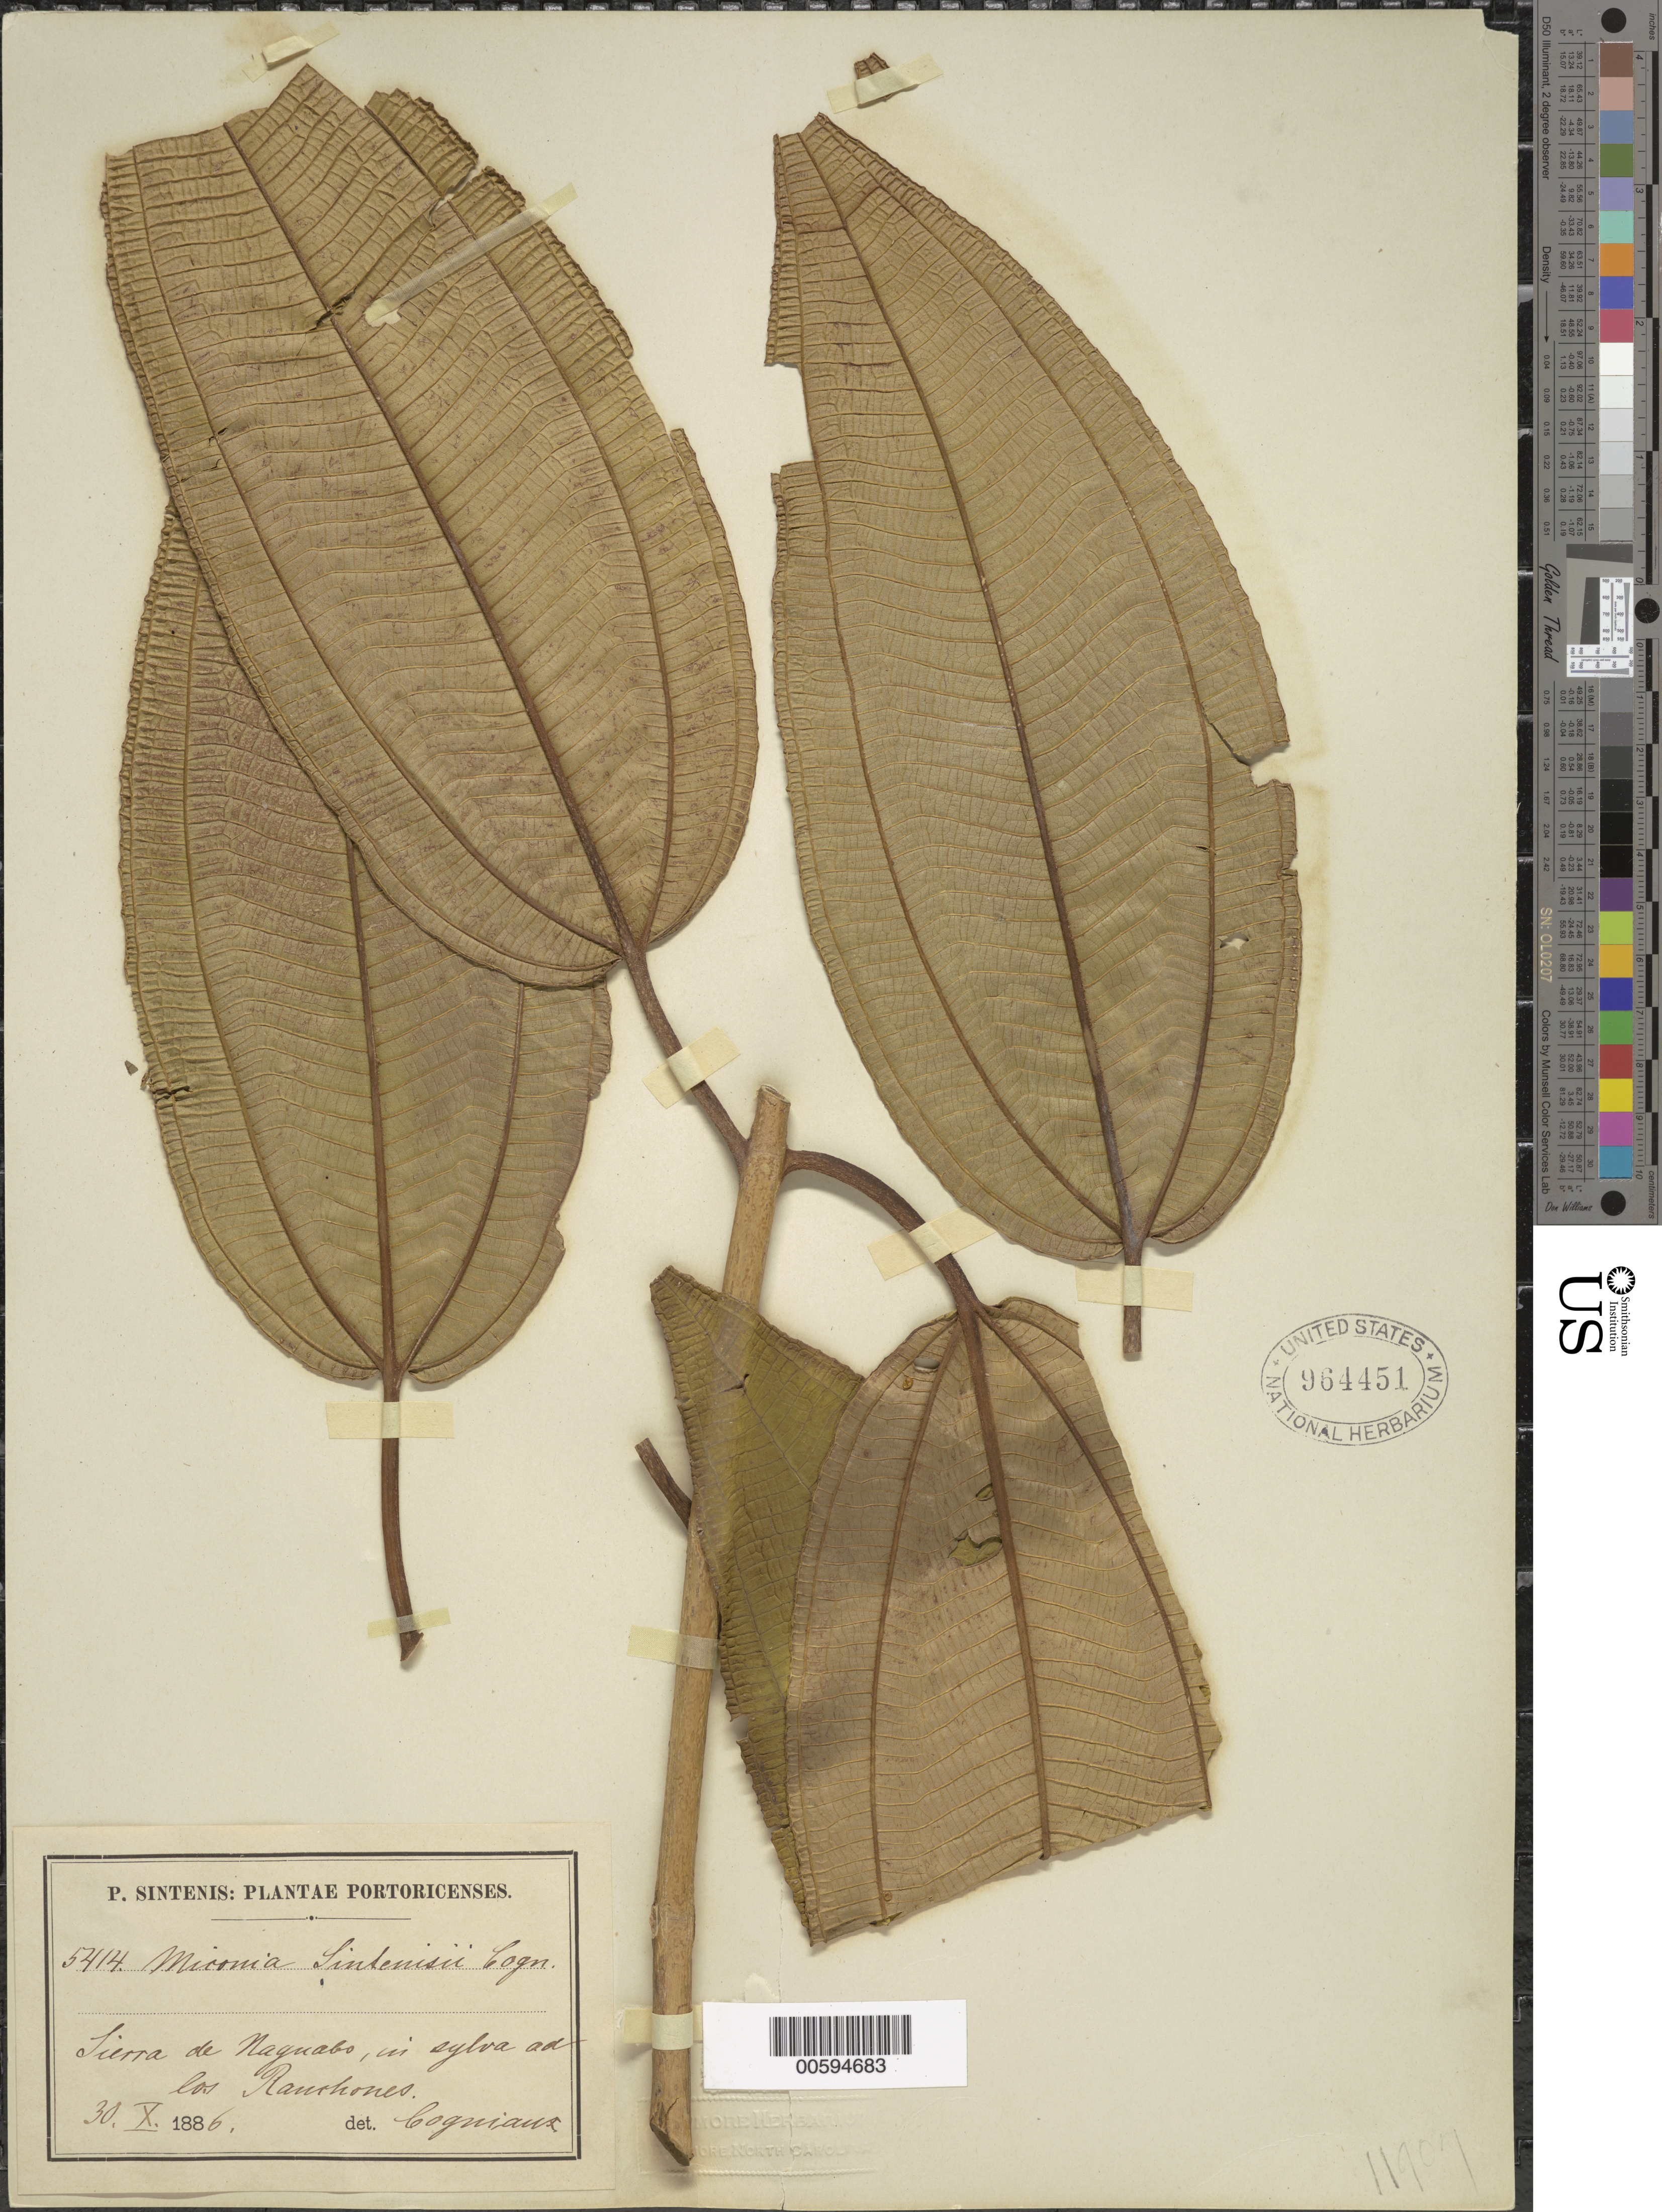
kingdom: Plantae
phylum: Tracheophyta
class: Magnoliopsida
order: Myrtales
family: Melastomataceae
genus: Miconia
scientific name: Miconia sintenisii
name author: Cogn.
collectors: P. Sintenis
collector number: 5414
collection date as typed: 30 Oct 1886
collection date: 1886-10-30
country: Puerto Rico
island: Greater Antilles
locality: Sierra de Naguabo, in sylva ad los Ranchones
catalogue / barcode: US 964451